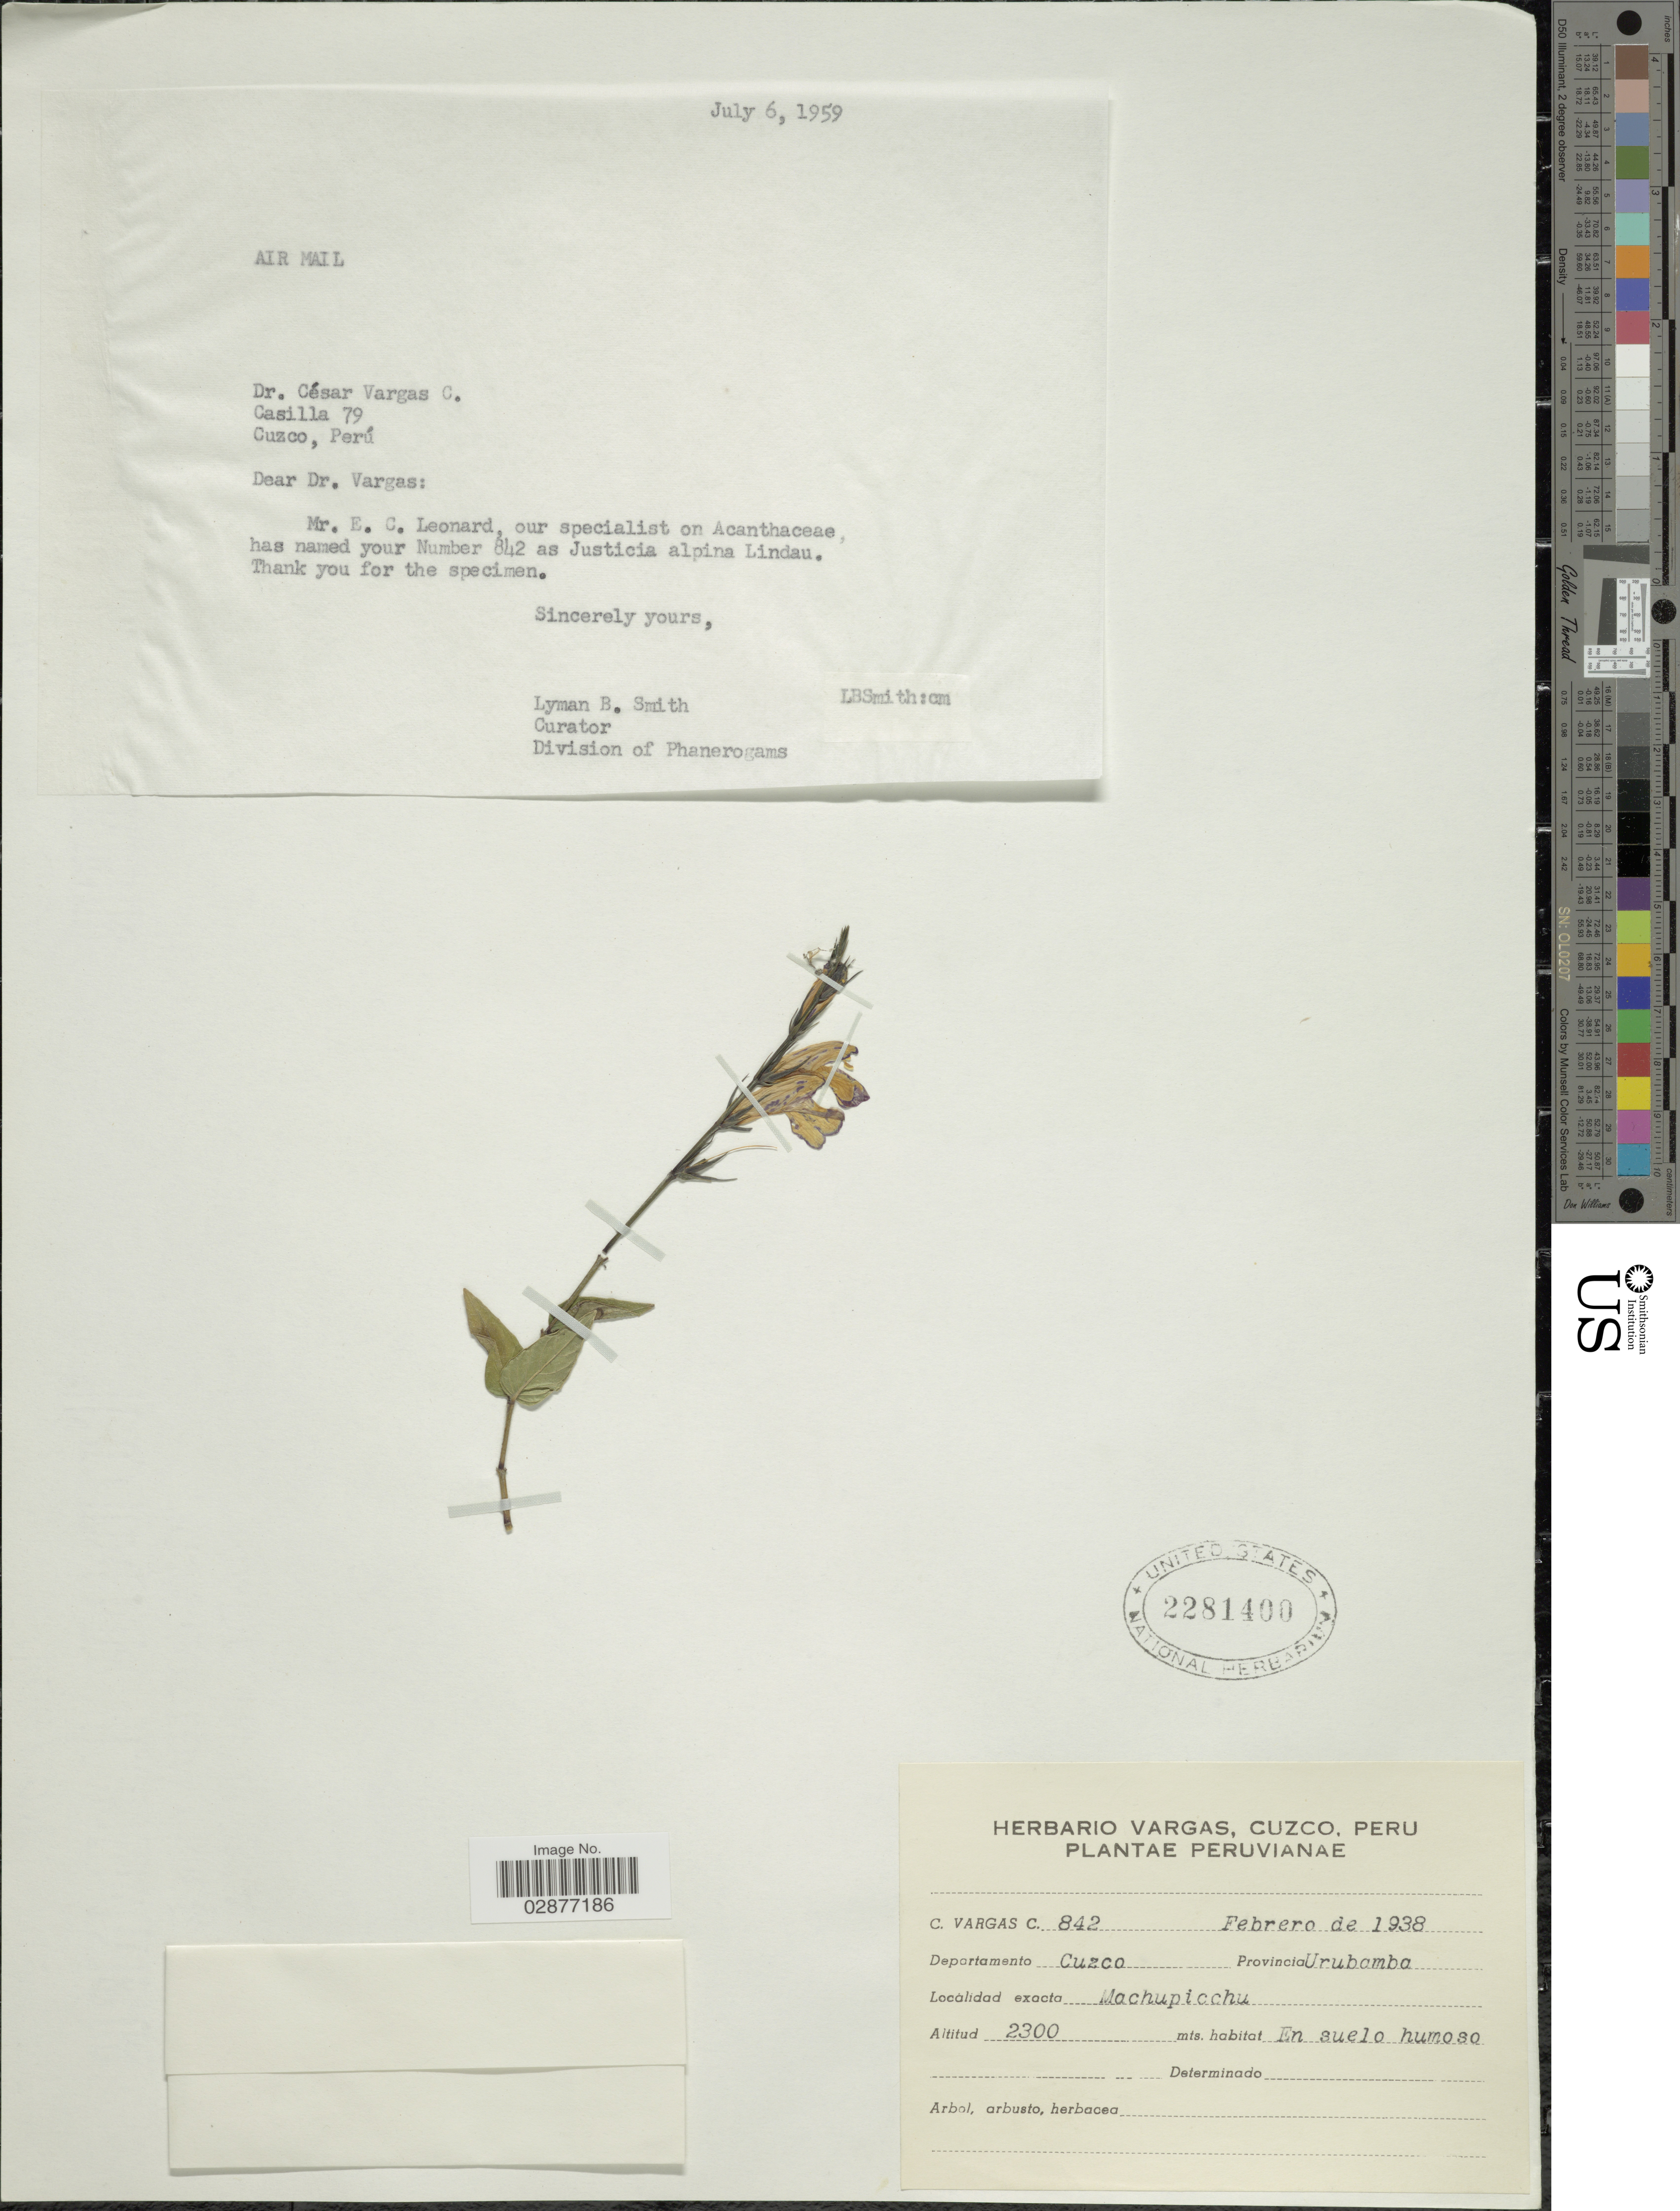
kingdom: Plantae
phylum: Tracheophyta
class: Magnoliopsida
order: Lamiales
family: Acanthaceae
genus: Justicia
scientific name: Justicia alpina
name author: Lindau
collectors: C. Vargas Calderón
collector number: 842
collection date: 1938-02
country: Peru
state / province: Cusco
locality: Departamento Cuzco. Provincia Urubamba. Machupicchu.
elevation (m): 2300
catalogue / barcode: US 2281400